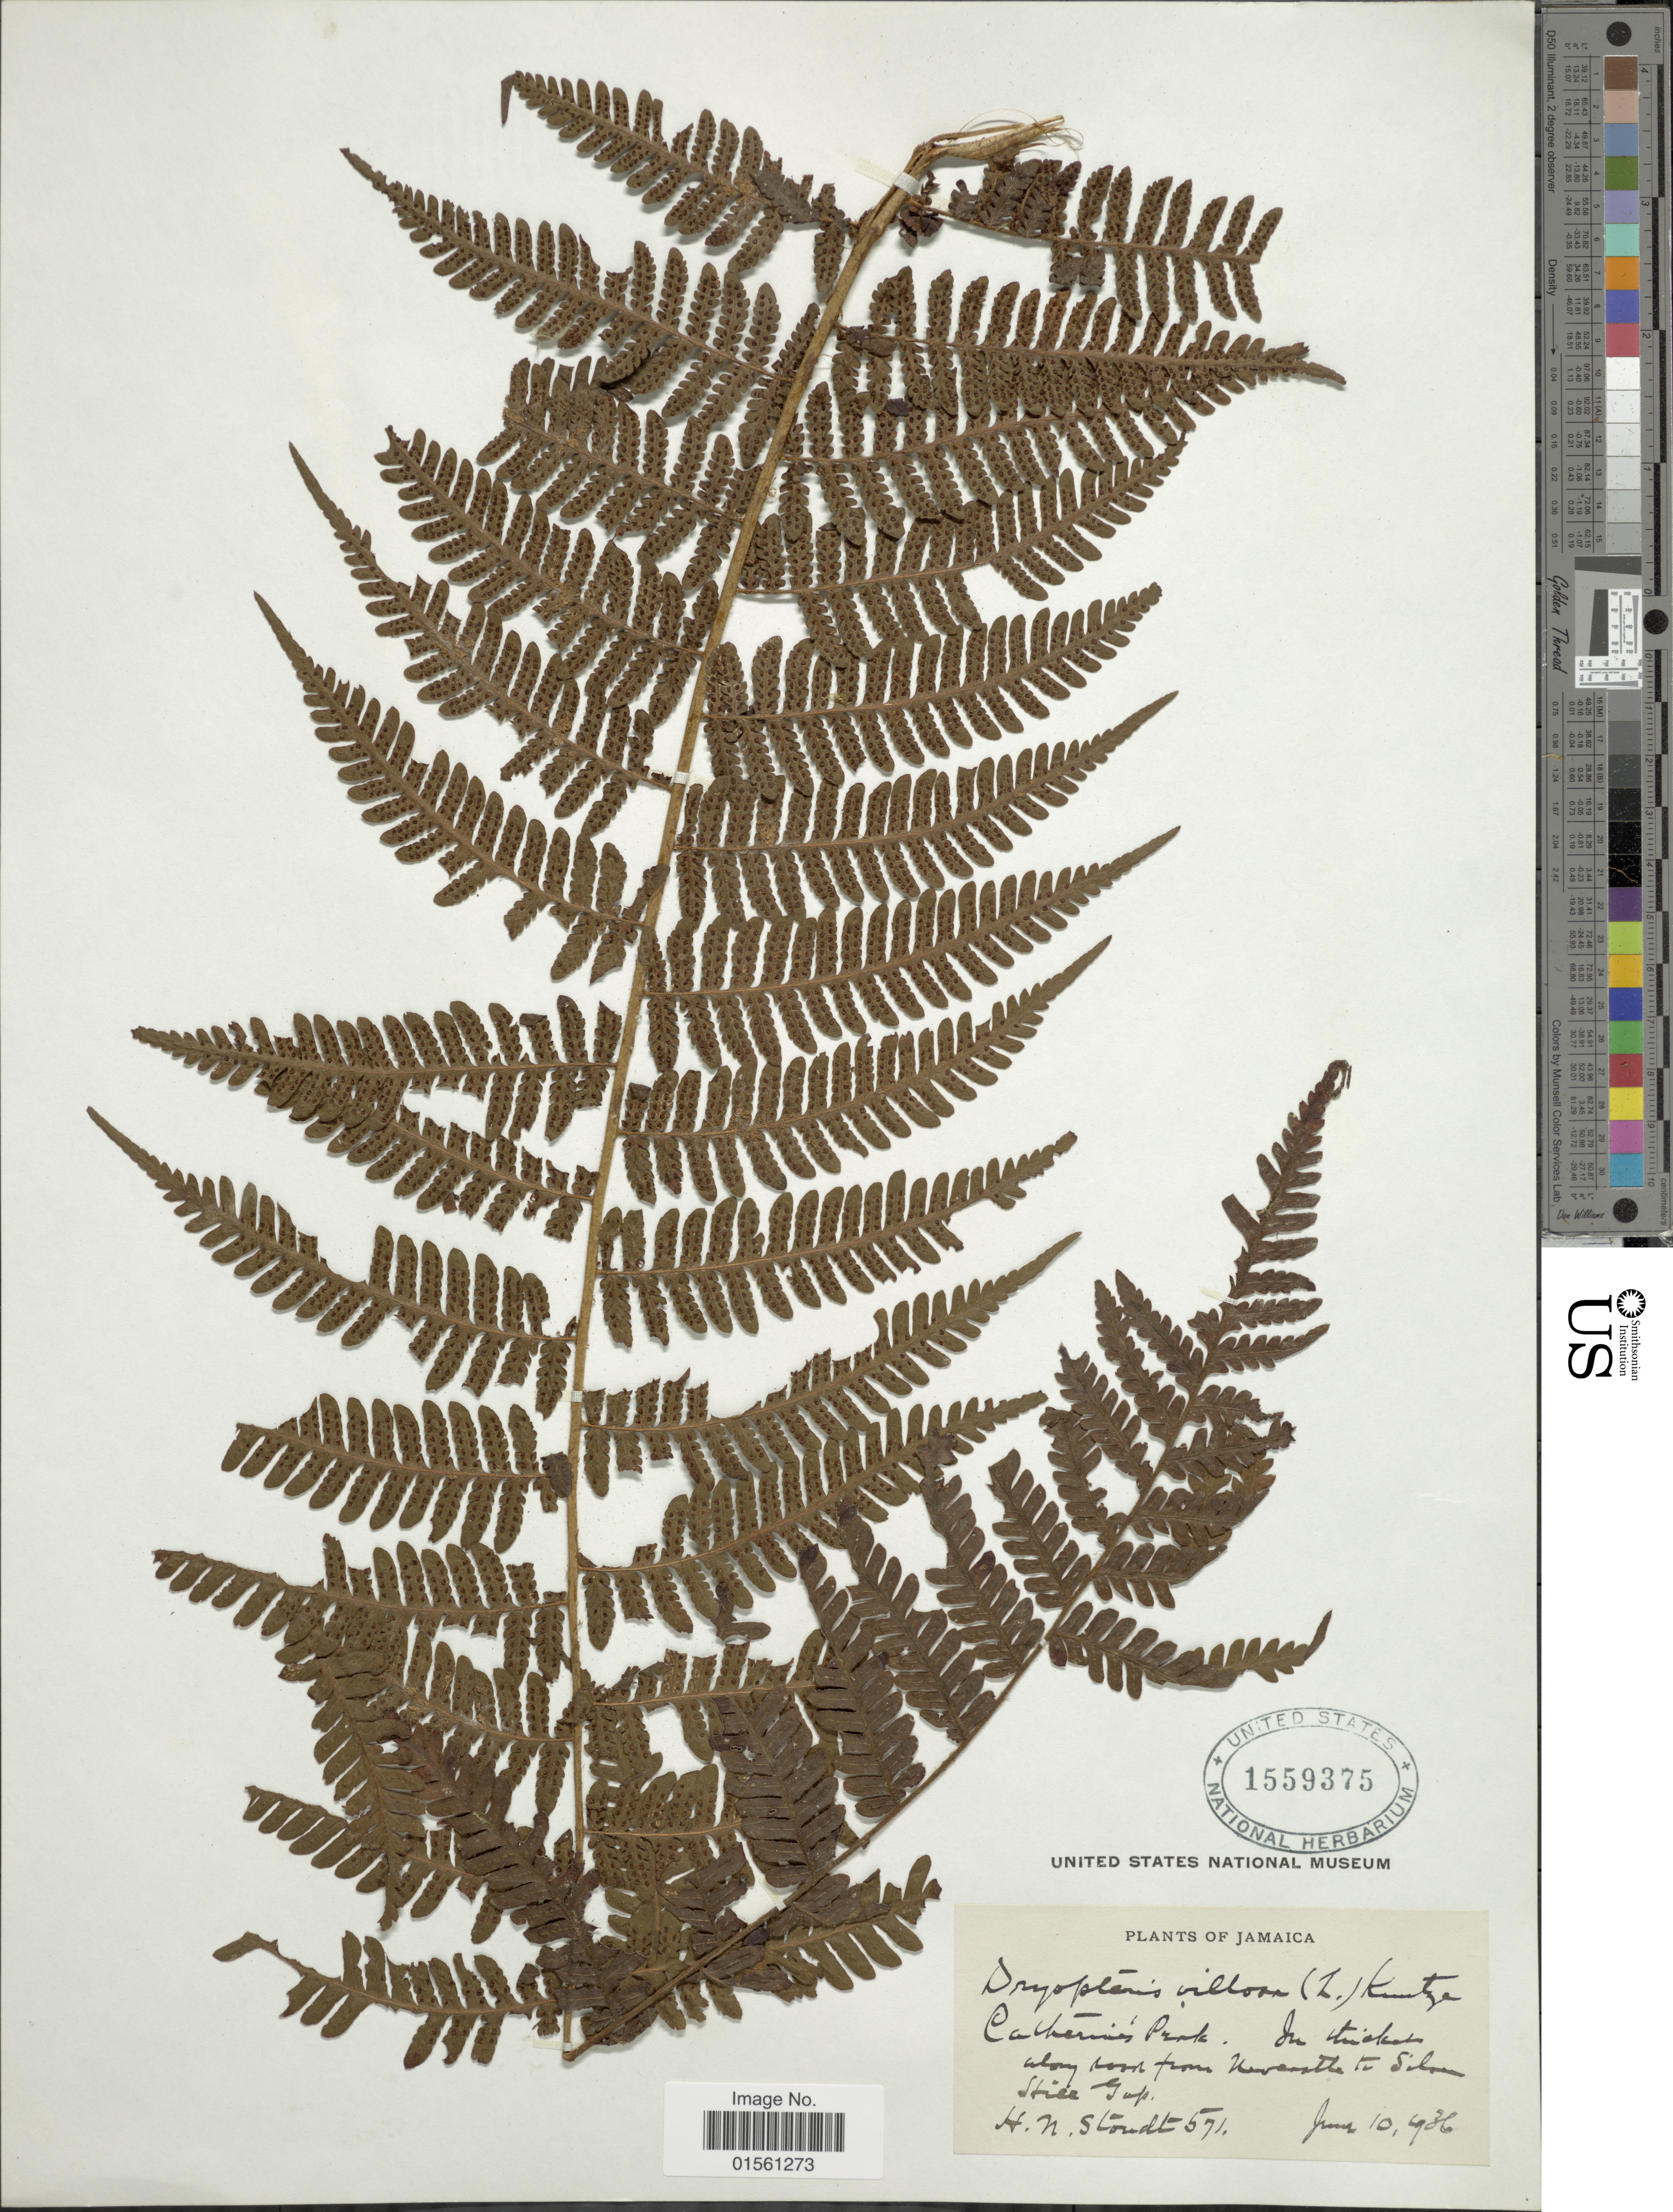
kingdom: Plantae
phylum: Tracheophyta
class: Polypodiopsida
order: Polypodiales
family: Dryopteridaceae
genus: Megalastrum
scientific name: Megalastrum villosum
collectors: H. Stoudt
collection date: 1936-06-10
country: Jamaica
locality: Catherine's Peak.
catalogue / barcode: US 1559375